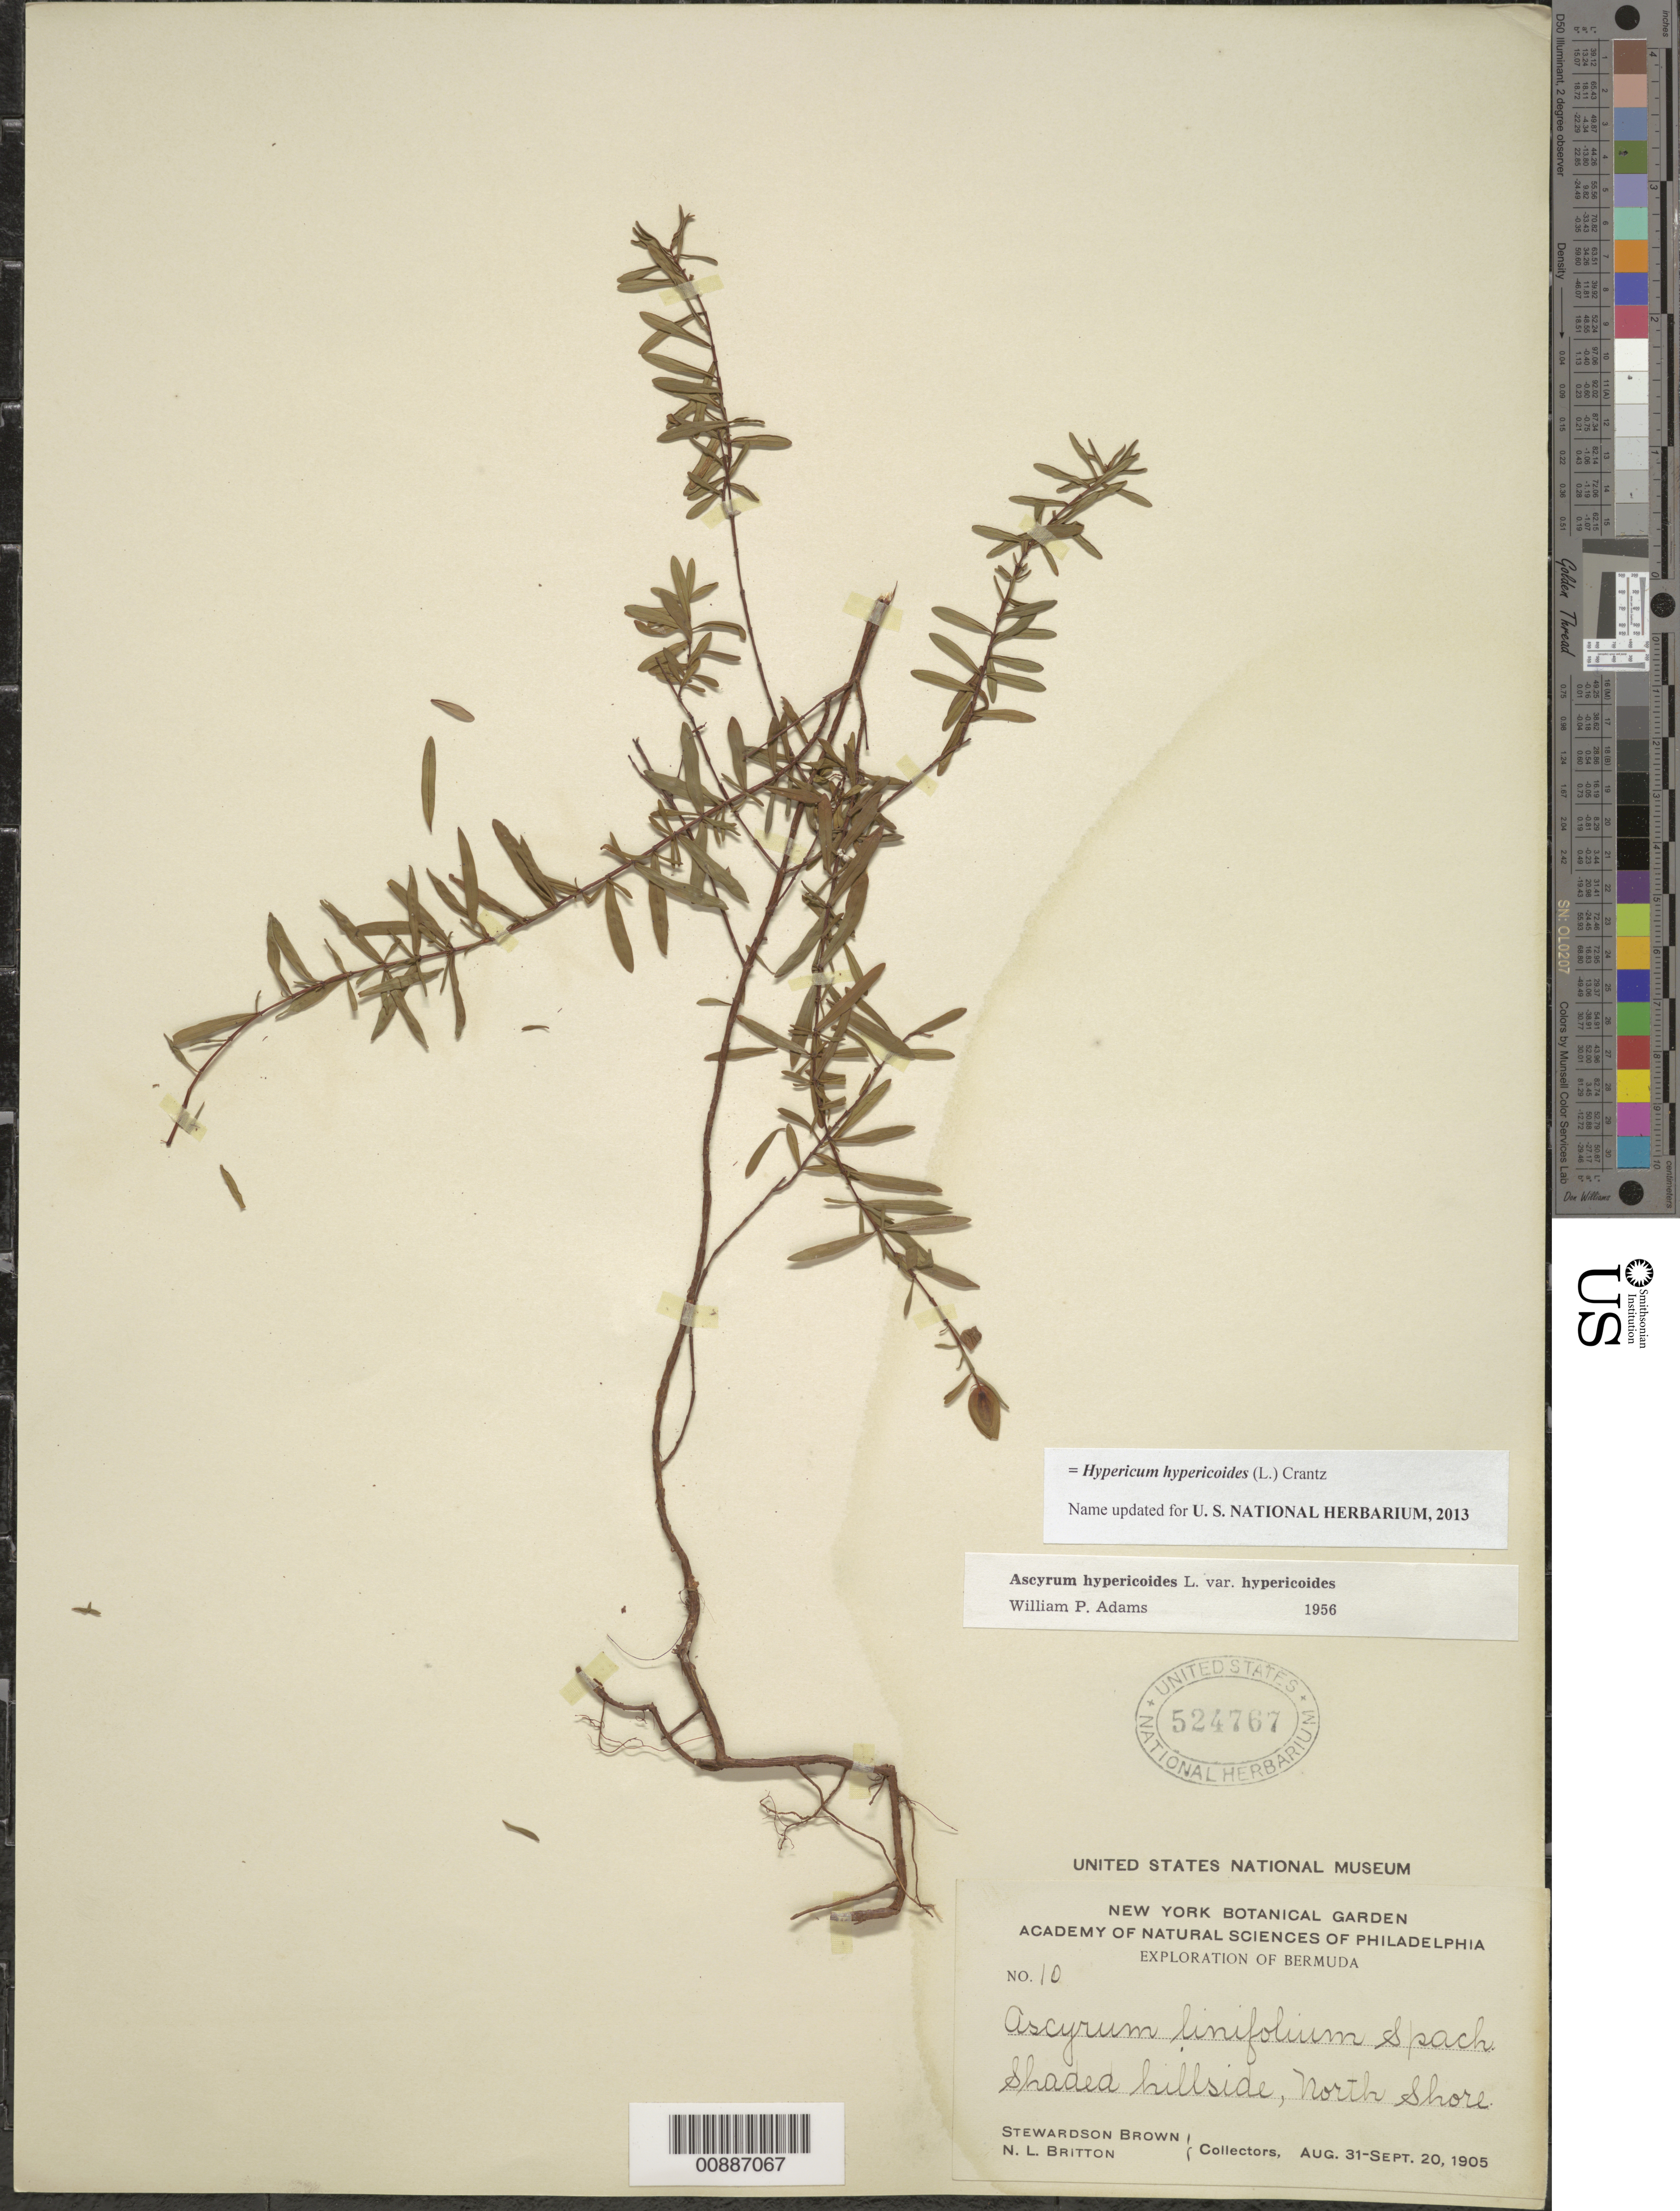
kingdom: Plantae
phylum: Tracheophyta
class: Magnoliopsida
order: Malpighiales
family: Hypericaceae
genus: Hypericum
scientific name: Hypericum hypericoides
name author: (L.) Crantz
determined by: Adams, W. P.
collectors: S. Brown & N. Britton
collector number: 10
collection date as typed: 31 Aug 1905 to 20 Sep 1905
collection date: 1905-08-31/1905-09-20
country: Bermuda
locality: North Shore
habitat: Shaded hillside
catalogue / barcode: US 524767